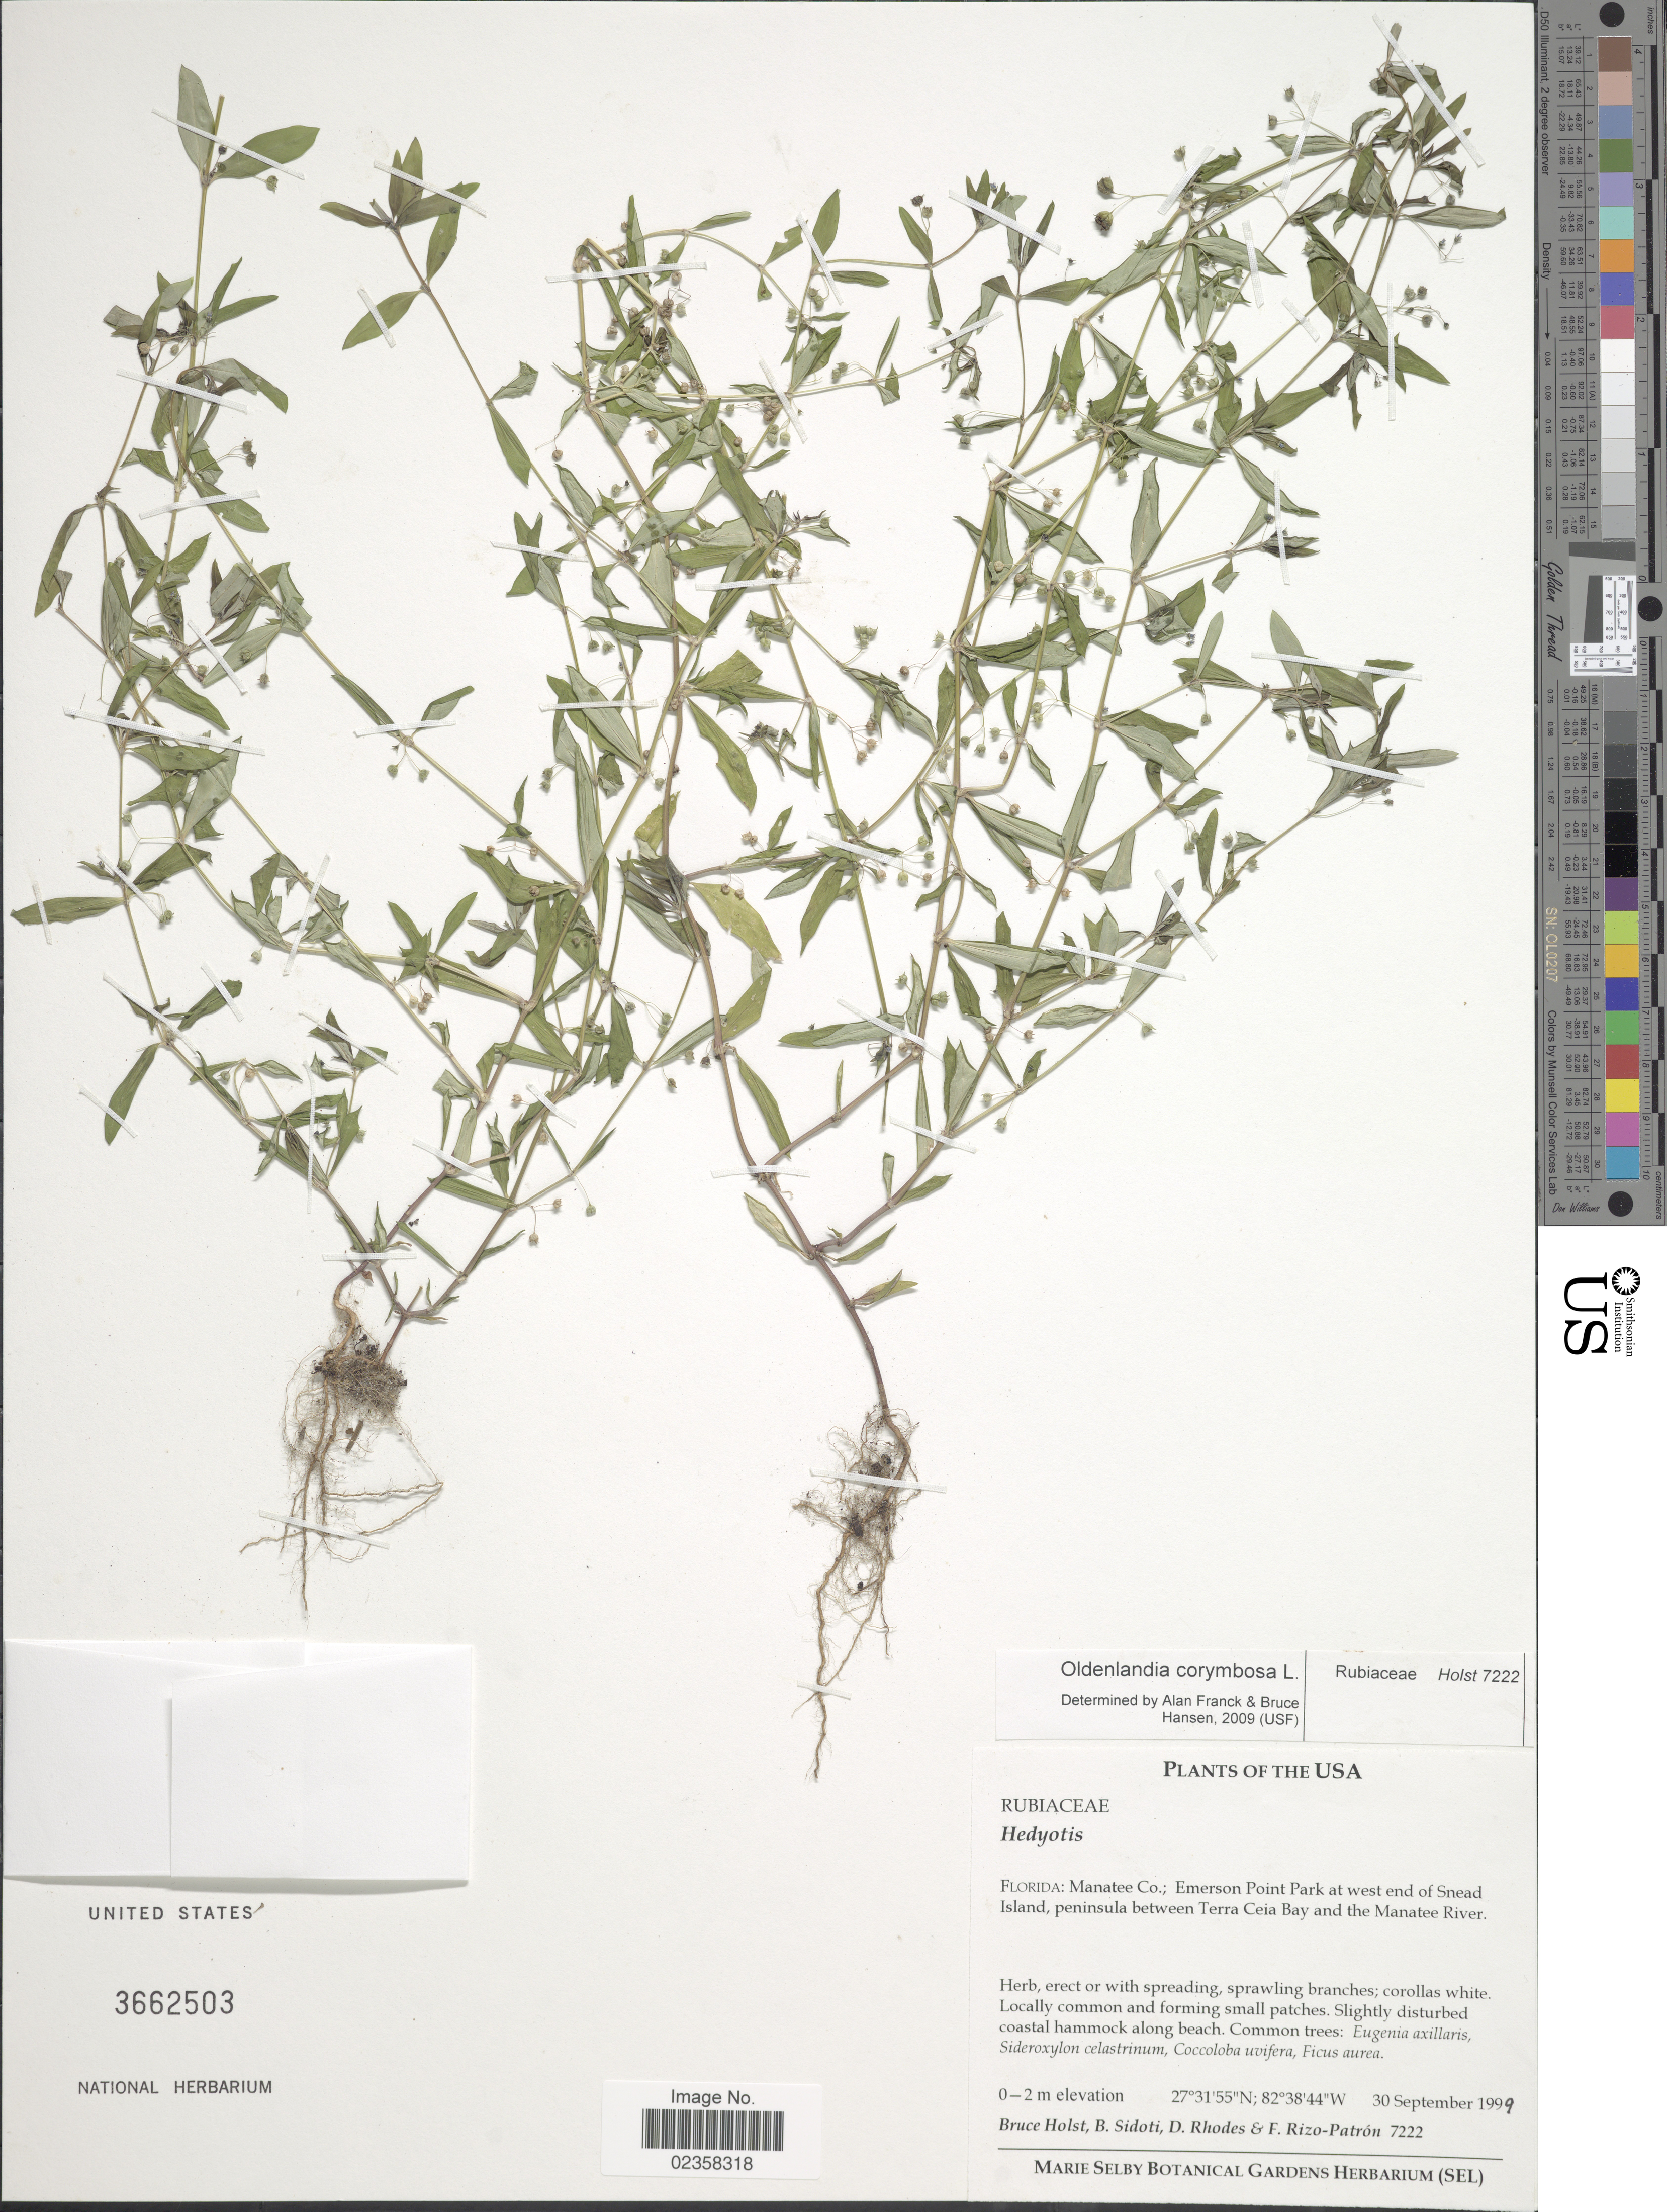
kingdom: Plantae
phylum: Tracheophyta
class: Magnoliopsida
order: Gentianales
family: Rubiaceae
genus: Oldenlandia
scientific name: Oldenlandia corymbosa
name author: L.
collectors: B. Holst, B. Sidoti, D. Rhodes & F. Rizo-Patrón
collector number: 7222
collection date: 1999-09-30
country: United States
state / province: Florida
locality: Manatee Co.: Emerson Point Park at west end of Snead Island, peninsula between Terra Ceia Bay and the Manatee River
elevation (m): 0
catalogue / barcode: US 3662503